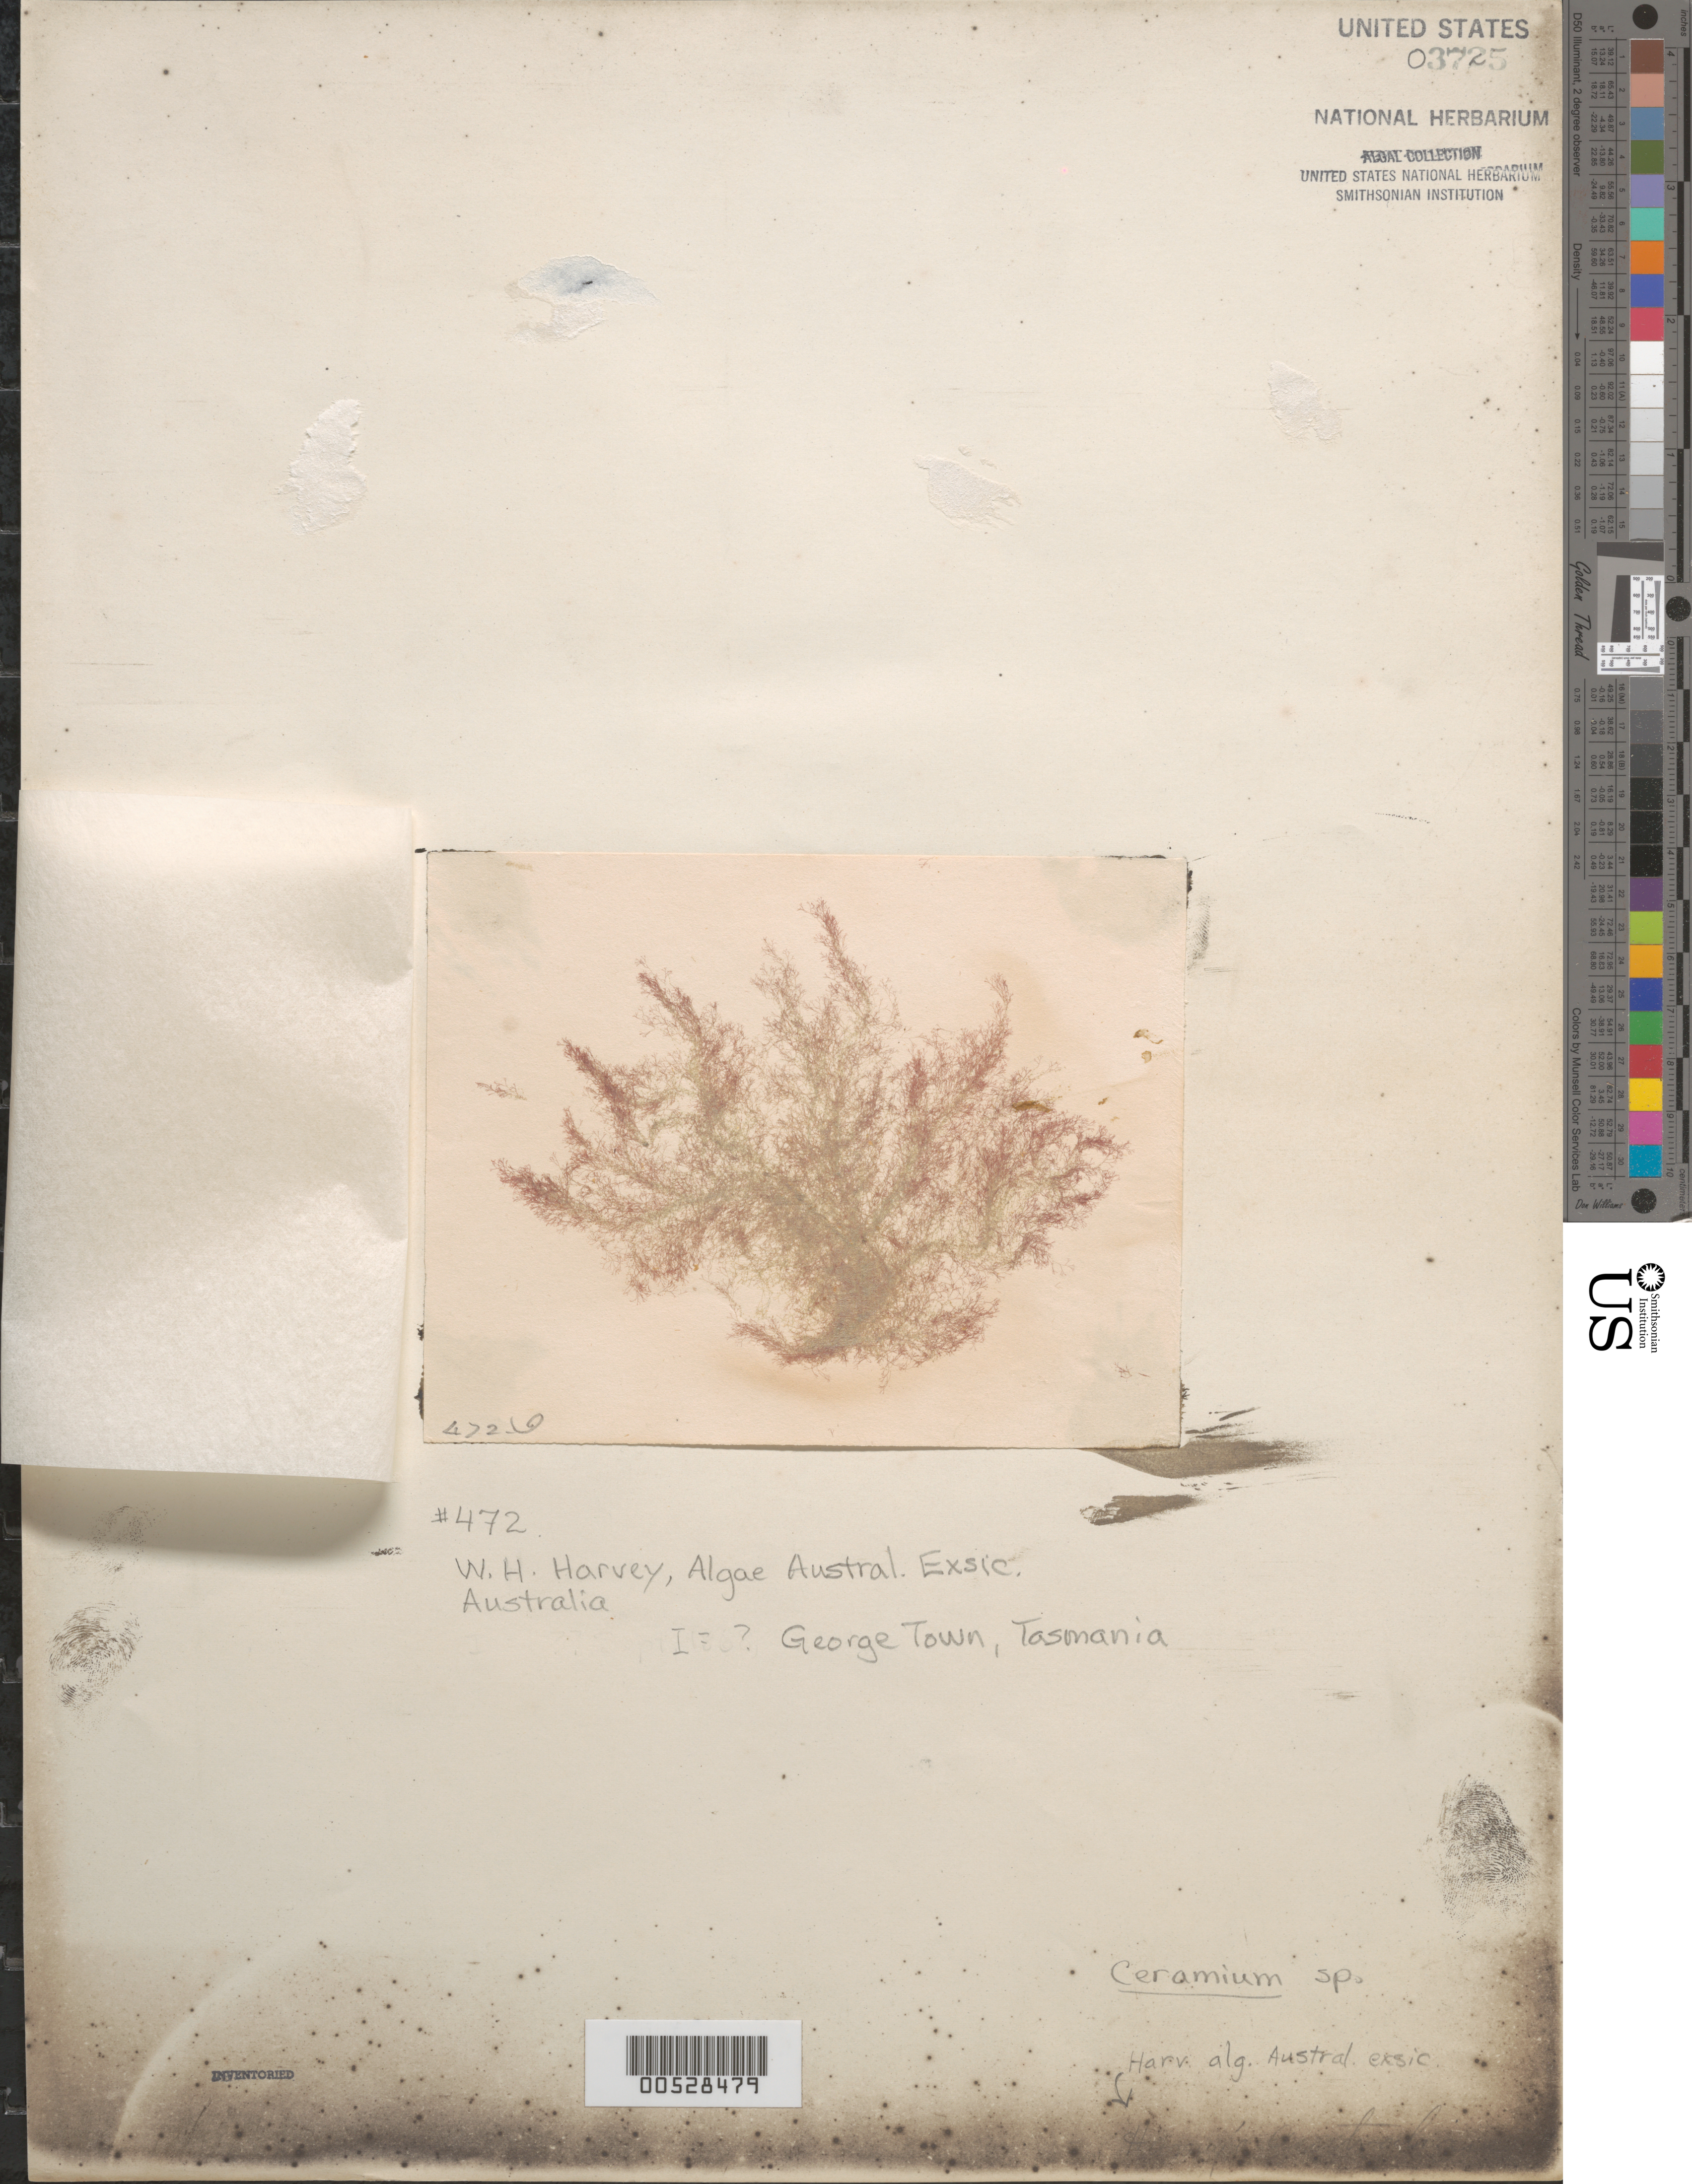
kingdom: Plantae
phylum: Rhodophyta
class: Florideophyceae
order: Ceramiales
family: Ceramiaceae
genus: Ceramium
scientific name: Ceramium sp.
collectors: W. Harvey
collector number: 472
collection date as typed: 1854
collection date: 1854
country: Australia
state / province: Tasmania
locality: George Town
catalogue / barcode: US 3725